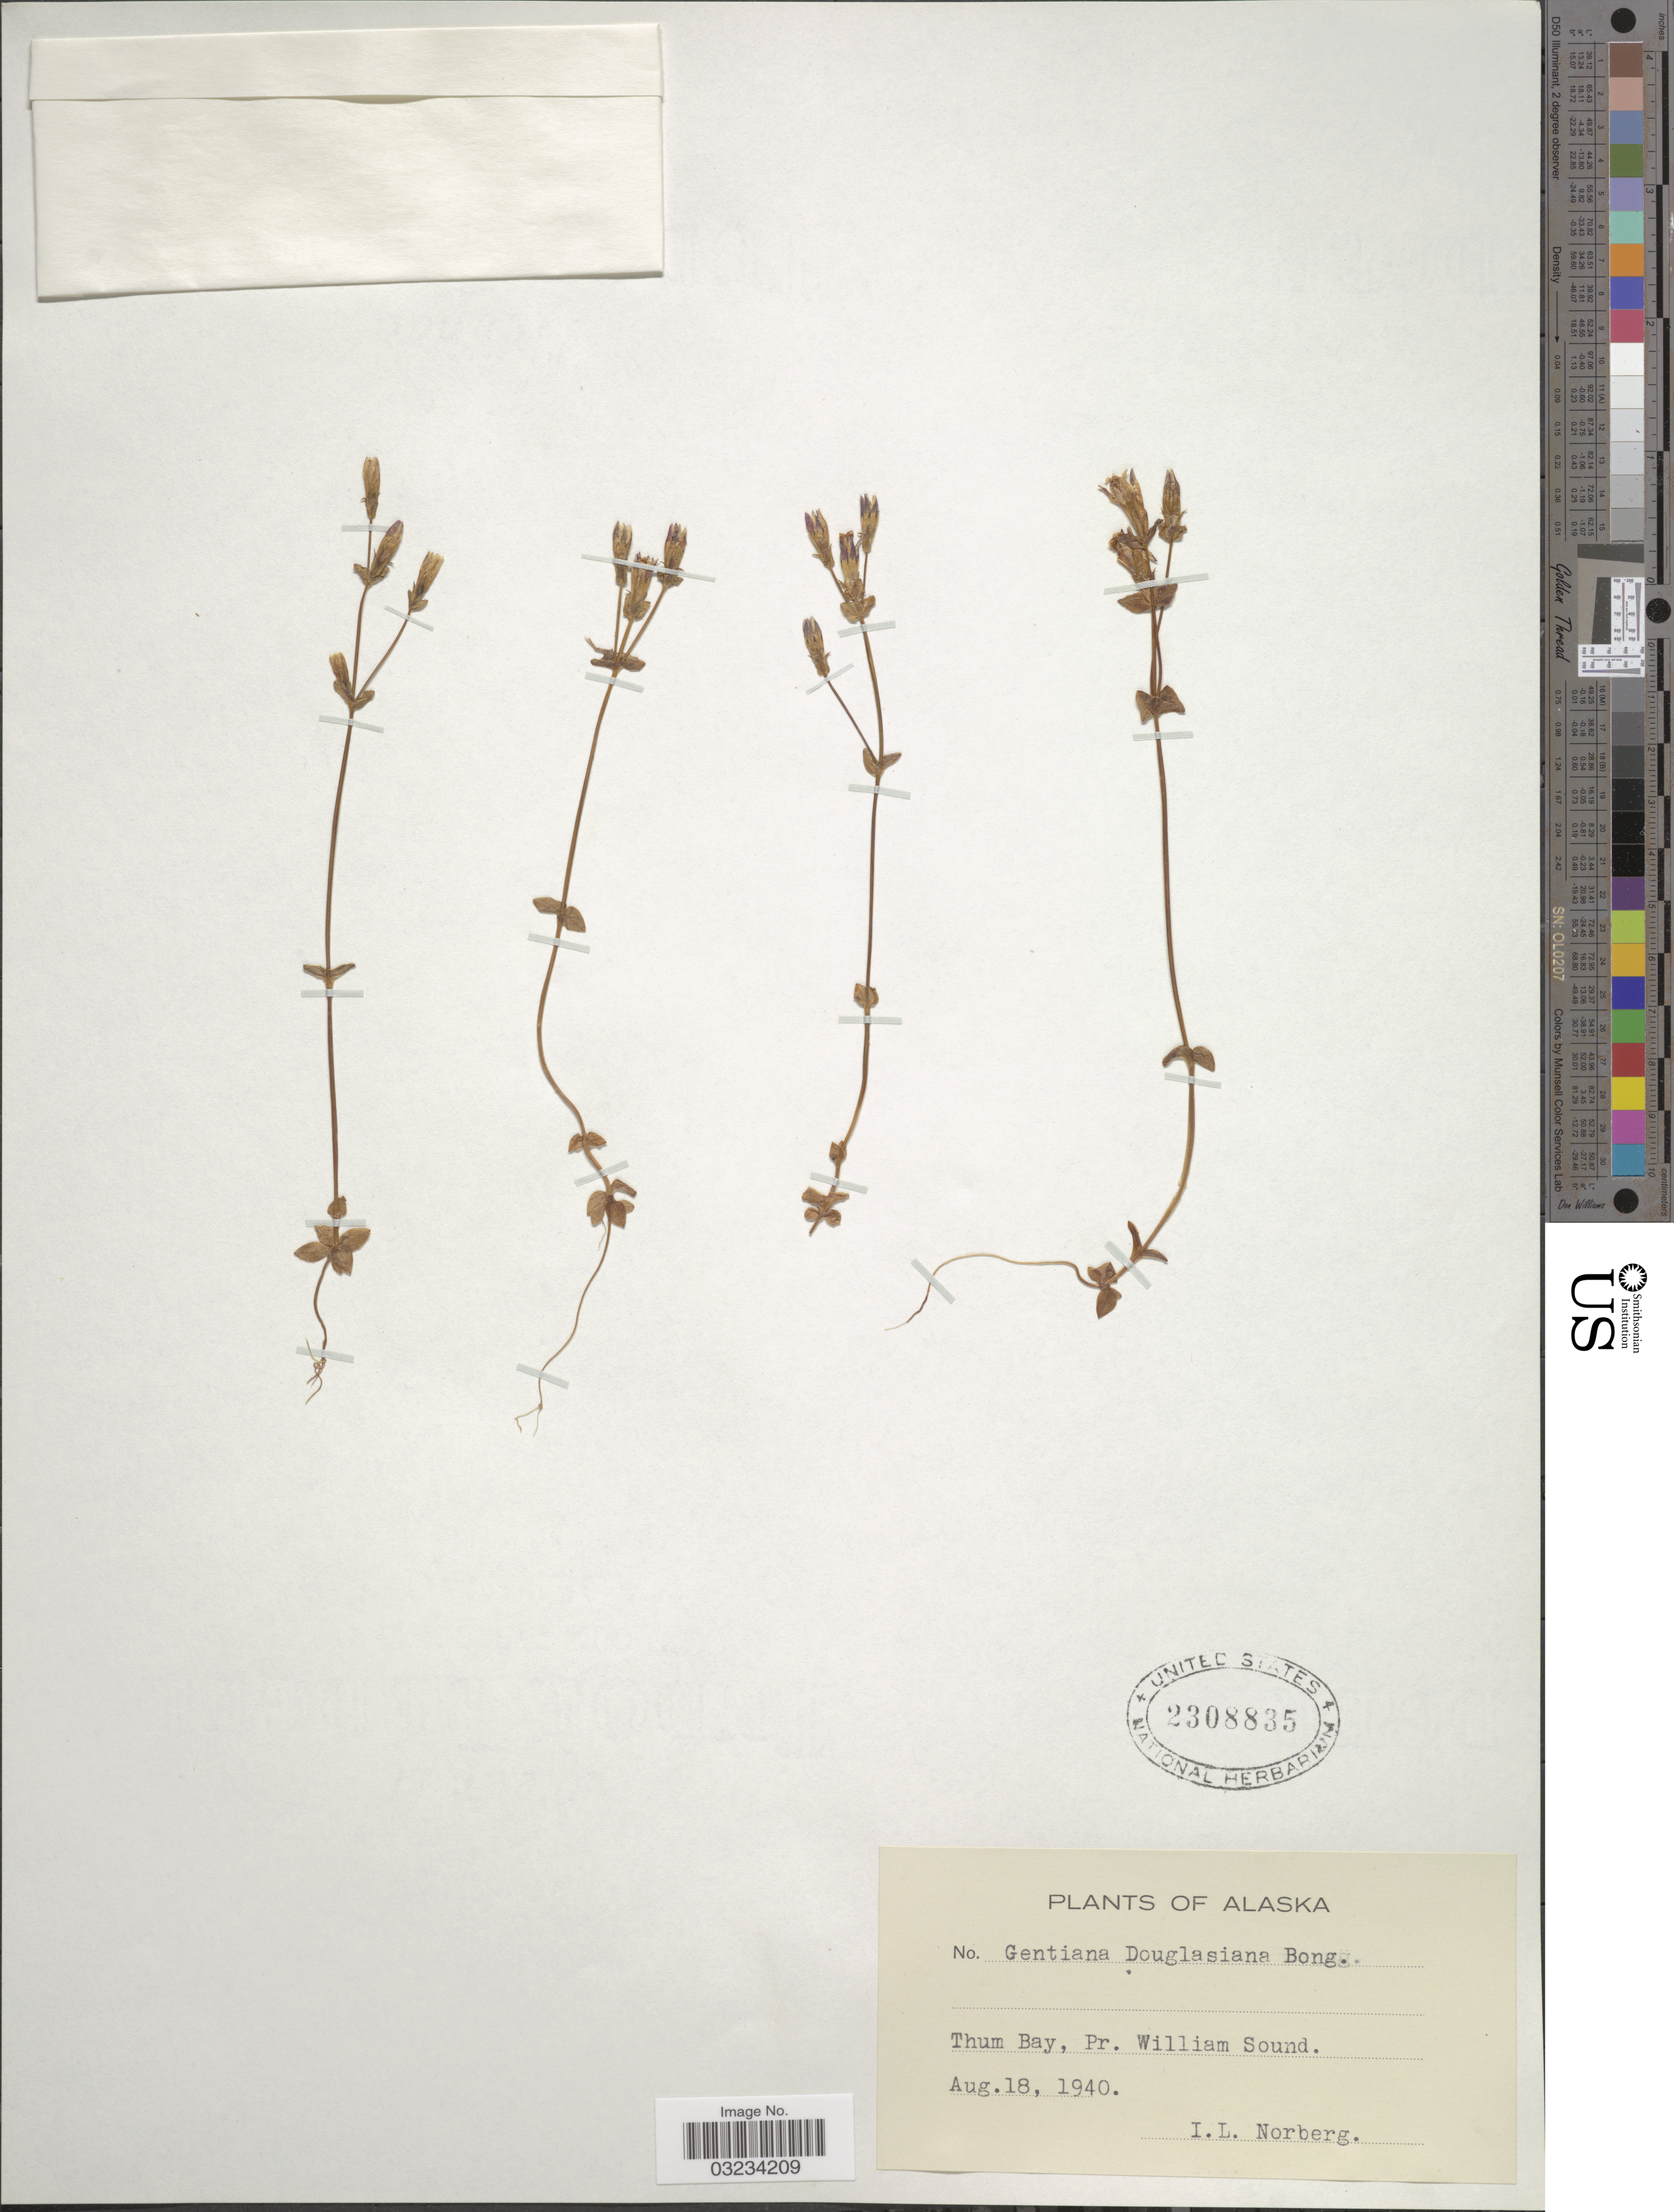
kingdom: Plantae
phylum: Tracheophyta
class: Magnoliopsida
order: Gentianales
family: Gentianaceae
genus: Gentiana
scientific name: Gentiana douglasiana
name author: Bong.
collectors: I. Norberg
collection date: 1940-08-18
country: United States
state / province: Alaska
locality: Thum Bay, Pr. William Sound.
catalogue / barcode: US 2308835